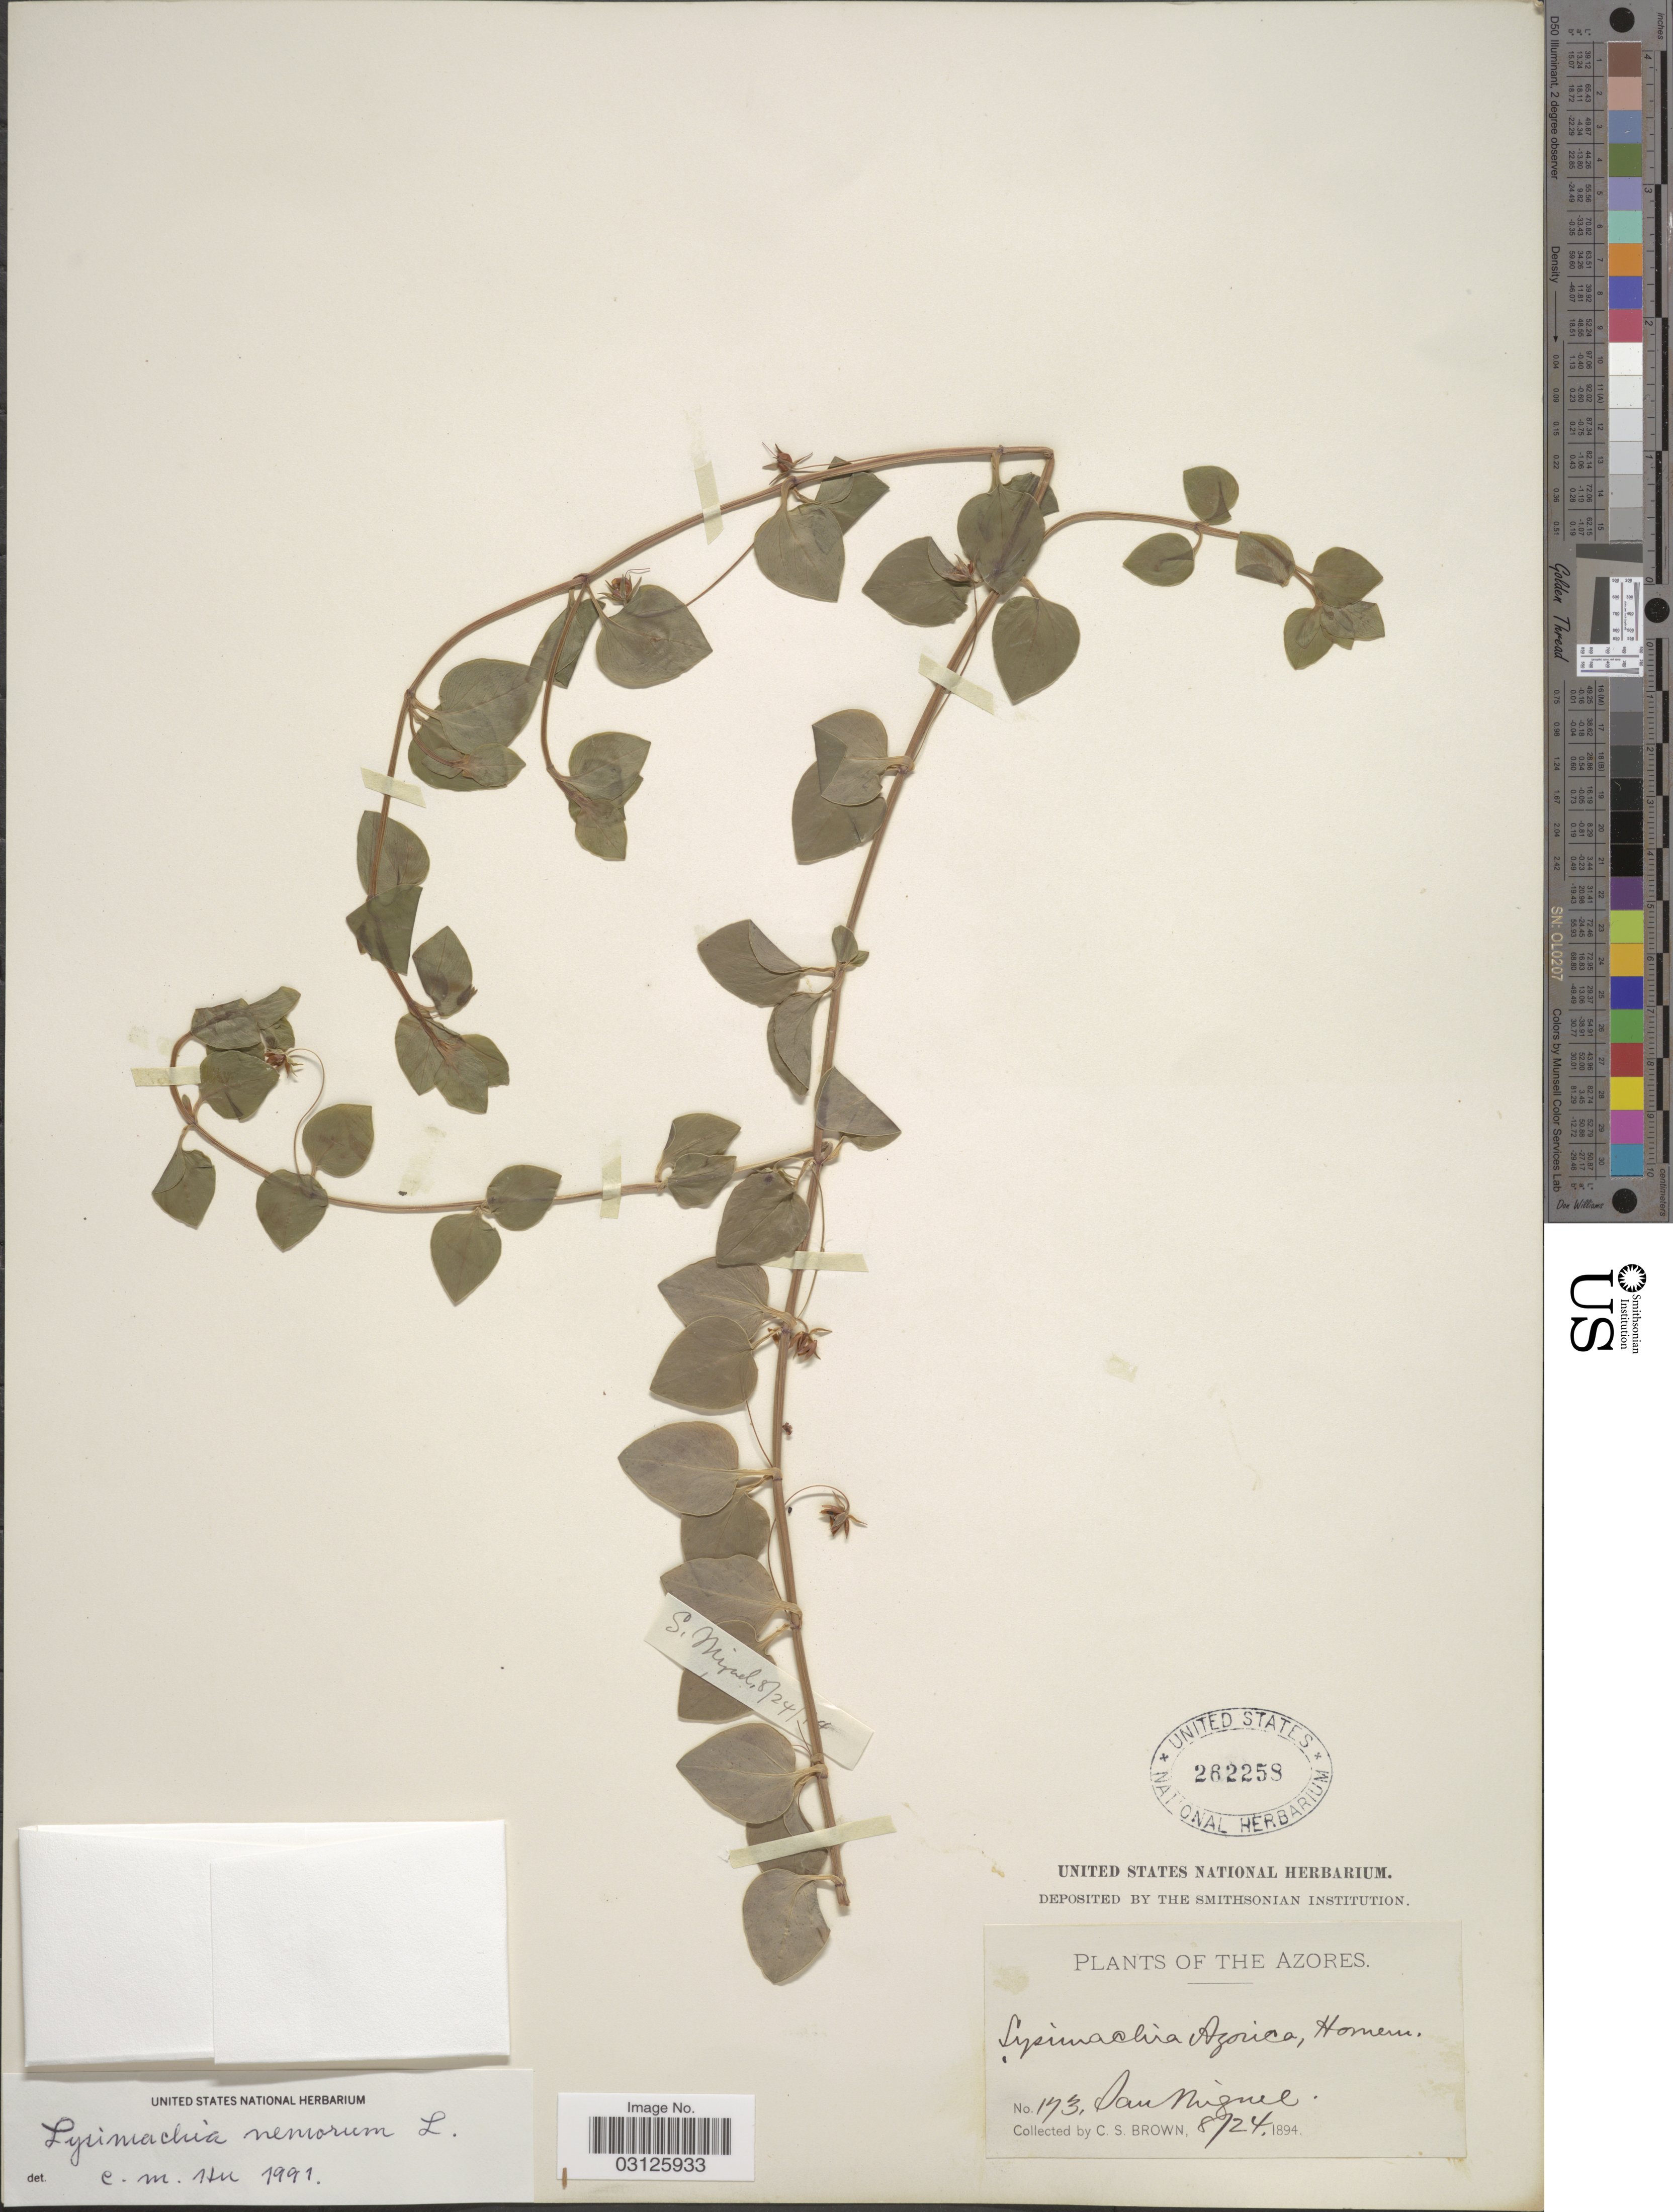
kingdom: Plantae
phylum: Tracheophyta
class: Magnoliopsida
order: Ericales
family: Primulaceae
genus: Lysimachia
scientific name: Lysimachia nemorum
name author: L.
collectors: C. S. Brown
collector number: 173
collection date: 1894-08-24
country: Portugal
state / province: Azores (Aut. Reg.)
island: São Miguel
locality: The Azores. San Miguel.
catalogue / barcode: US 262258